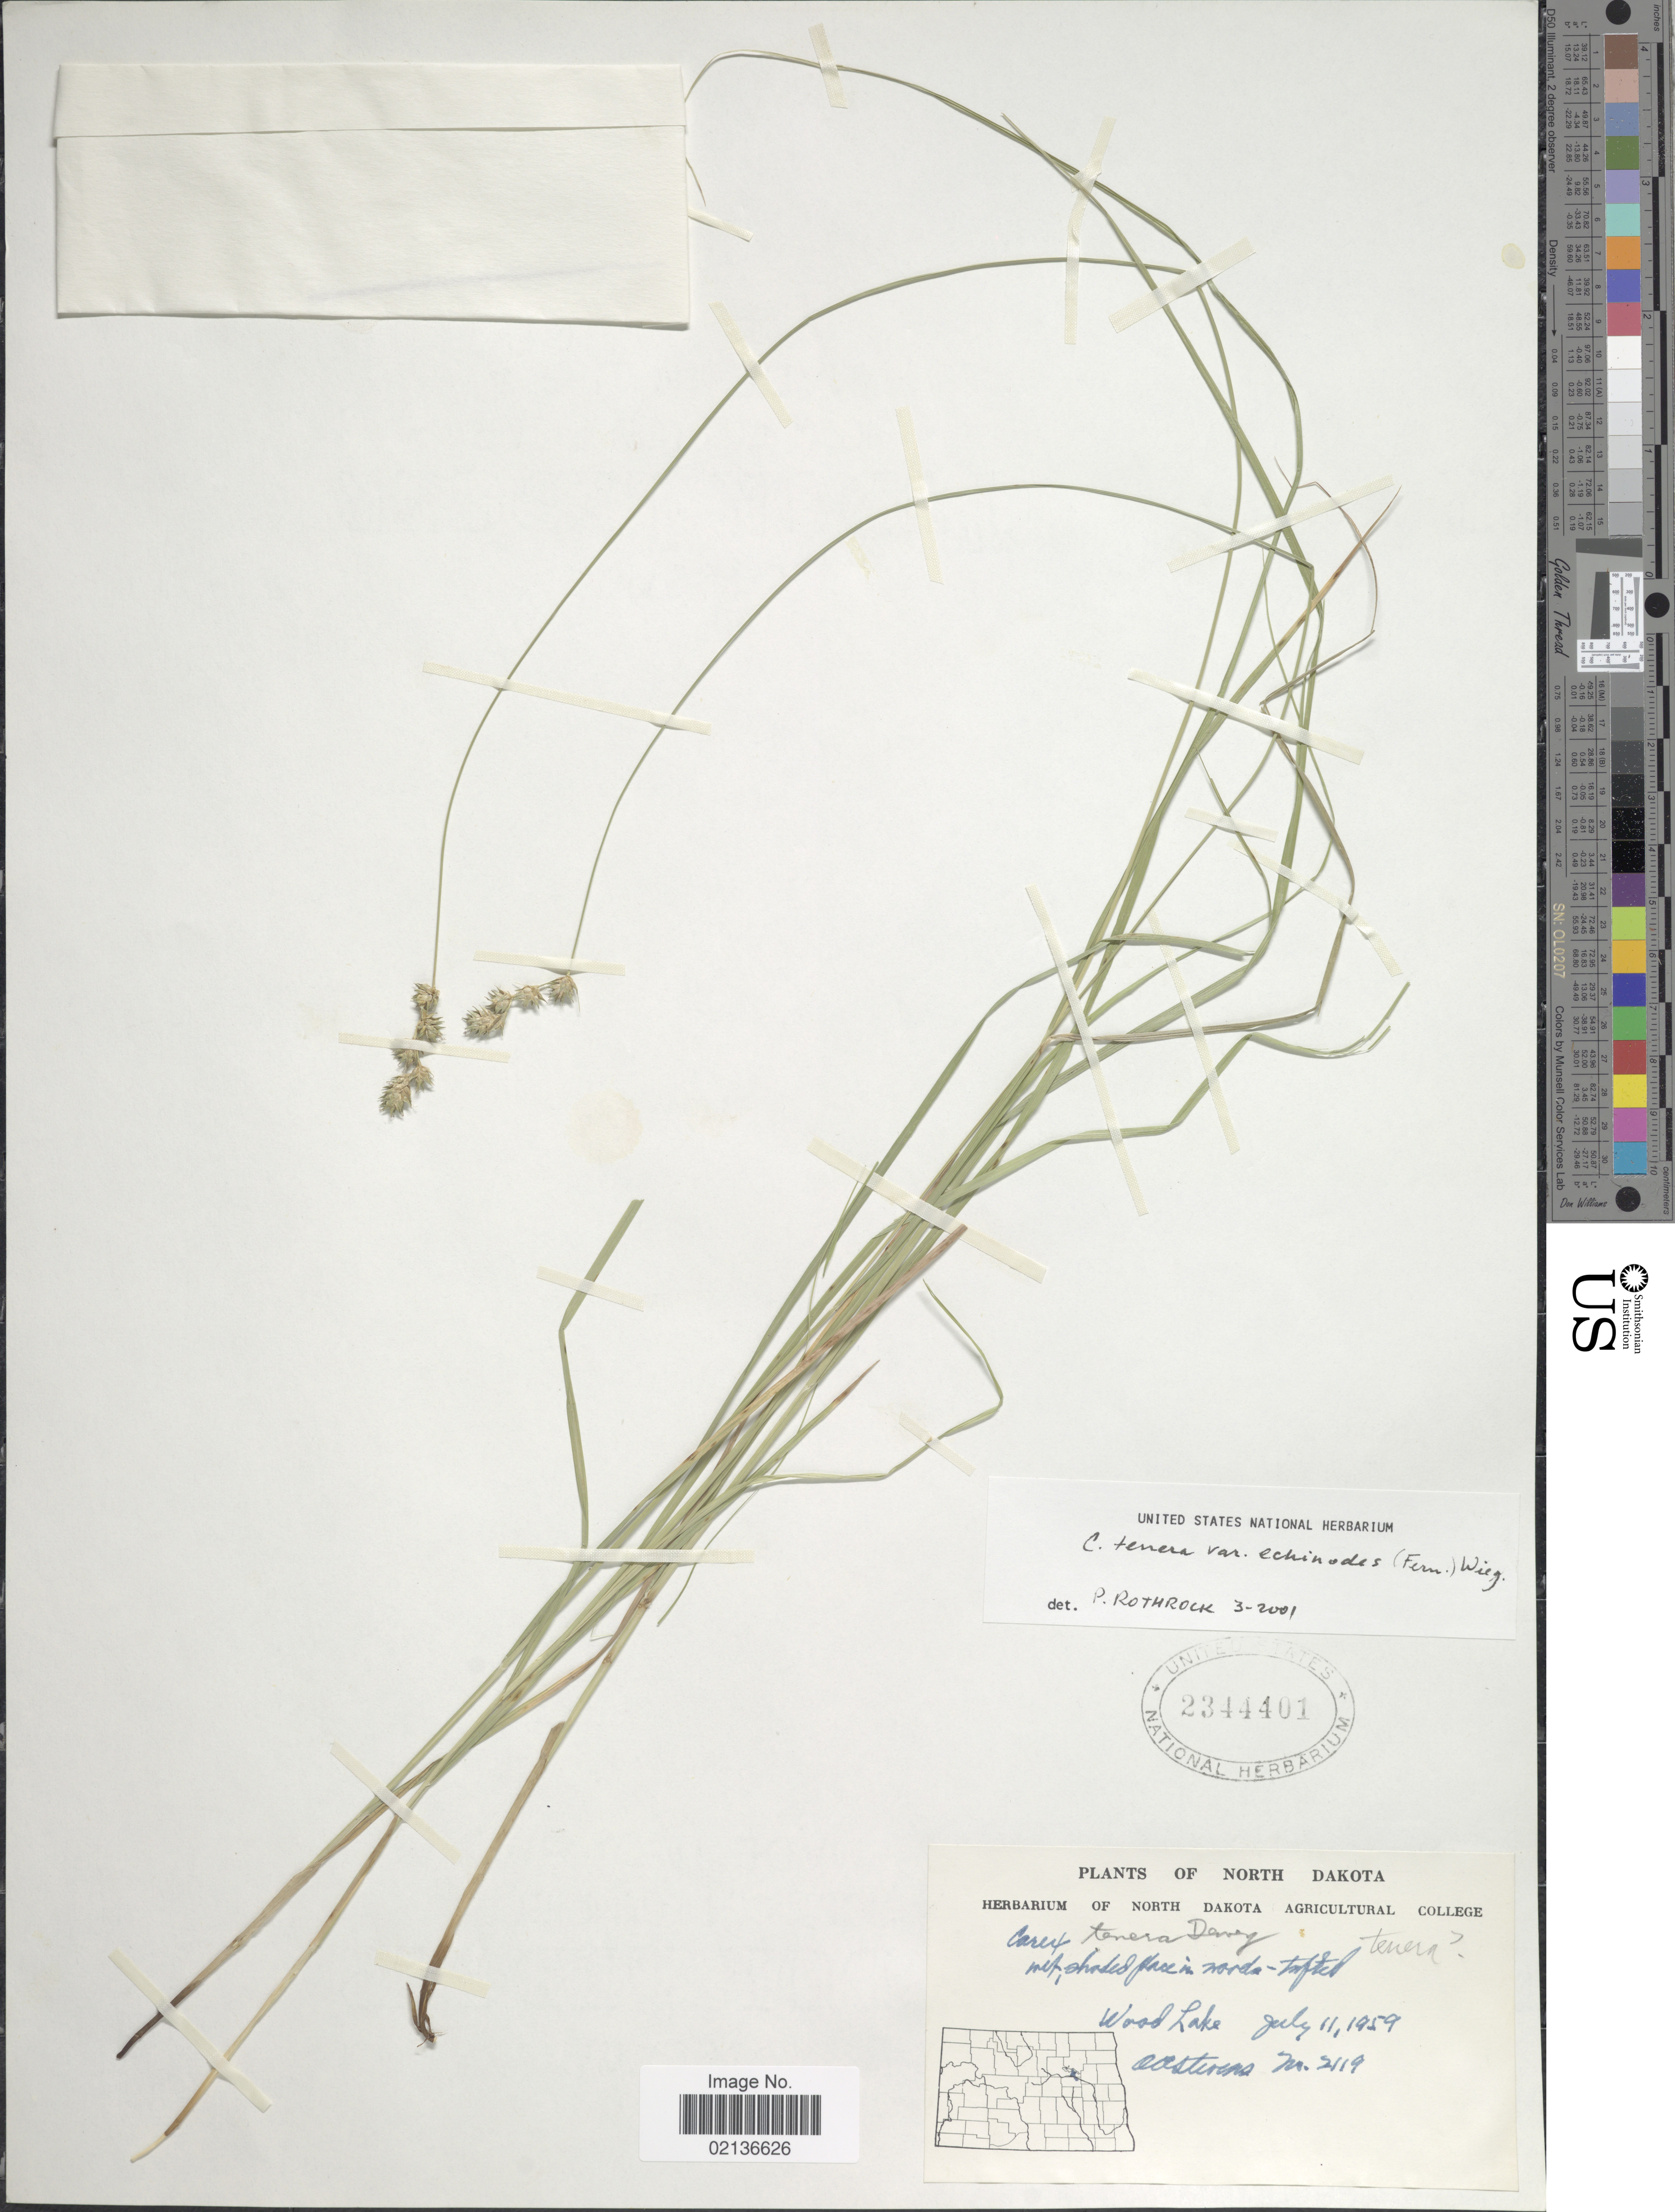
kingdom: Plantae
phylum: Tracheophyta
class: Liliopsida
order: Poales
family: Cyperaceae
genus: Carex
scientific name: Carex echinodes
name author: (Fernald) P. Rothr. et al.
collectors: O. A. Stevens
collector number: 2119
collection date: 1959-07-11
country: United States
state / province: North Dakota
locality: Wood Lake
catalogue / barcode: US 2344401